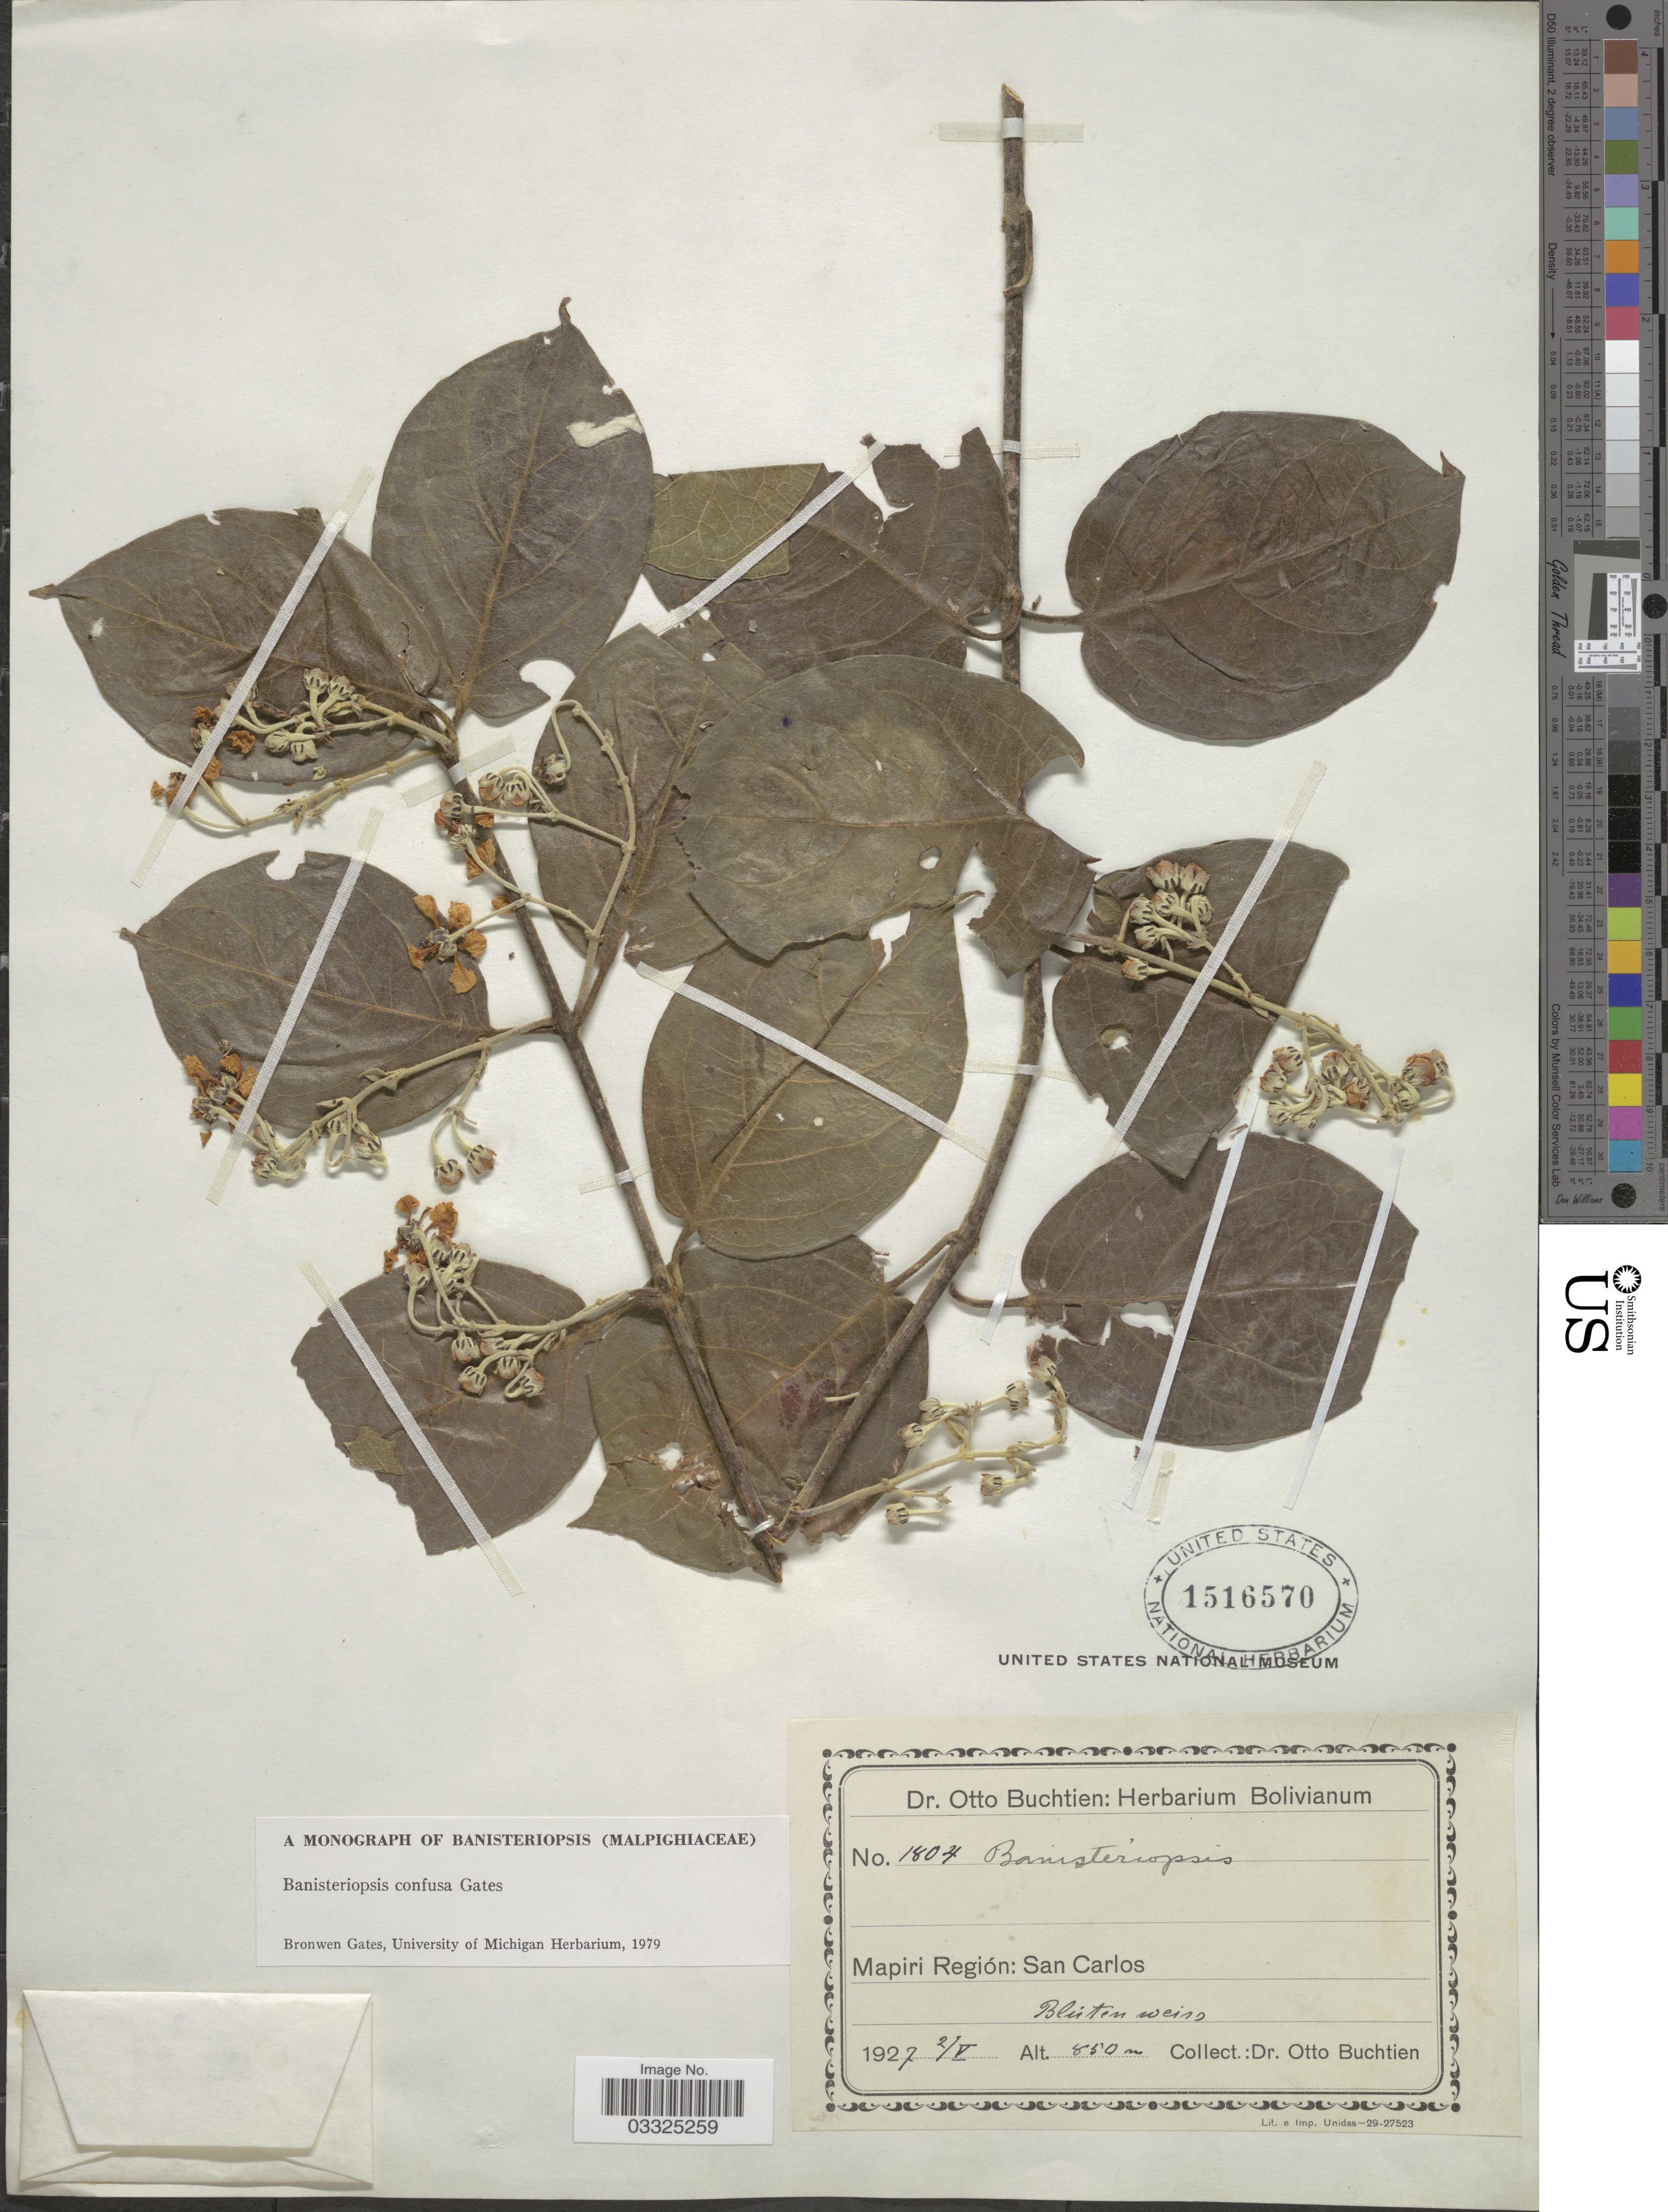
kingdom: Plantae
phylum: Tracheophyta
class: Magnoliopsida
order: Malpighiales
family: Malpighiaceae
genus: Banisteriopsis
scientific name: Banisteriopsis confusa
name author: B. Gates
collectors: O. Buchtien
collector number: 1804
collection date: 1927-05-02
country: Bolivia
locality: Mapiri Región: San Carlos.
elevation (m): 850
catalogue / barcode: US 1516570